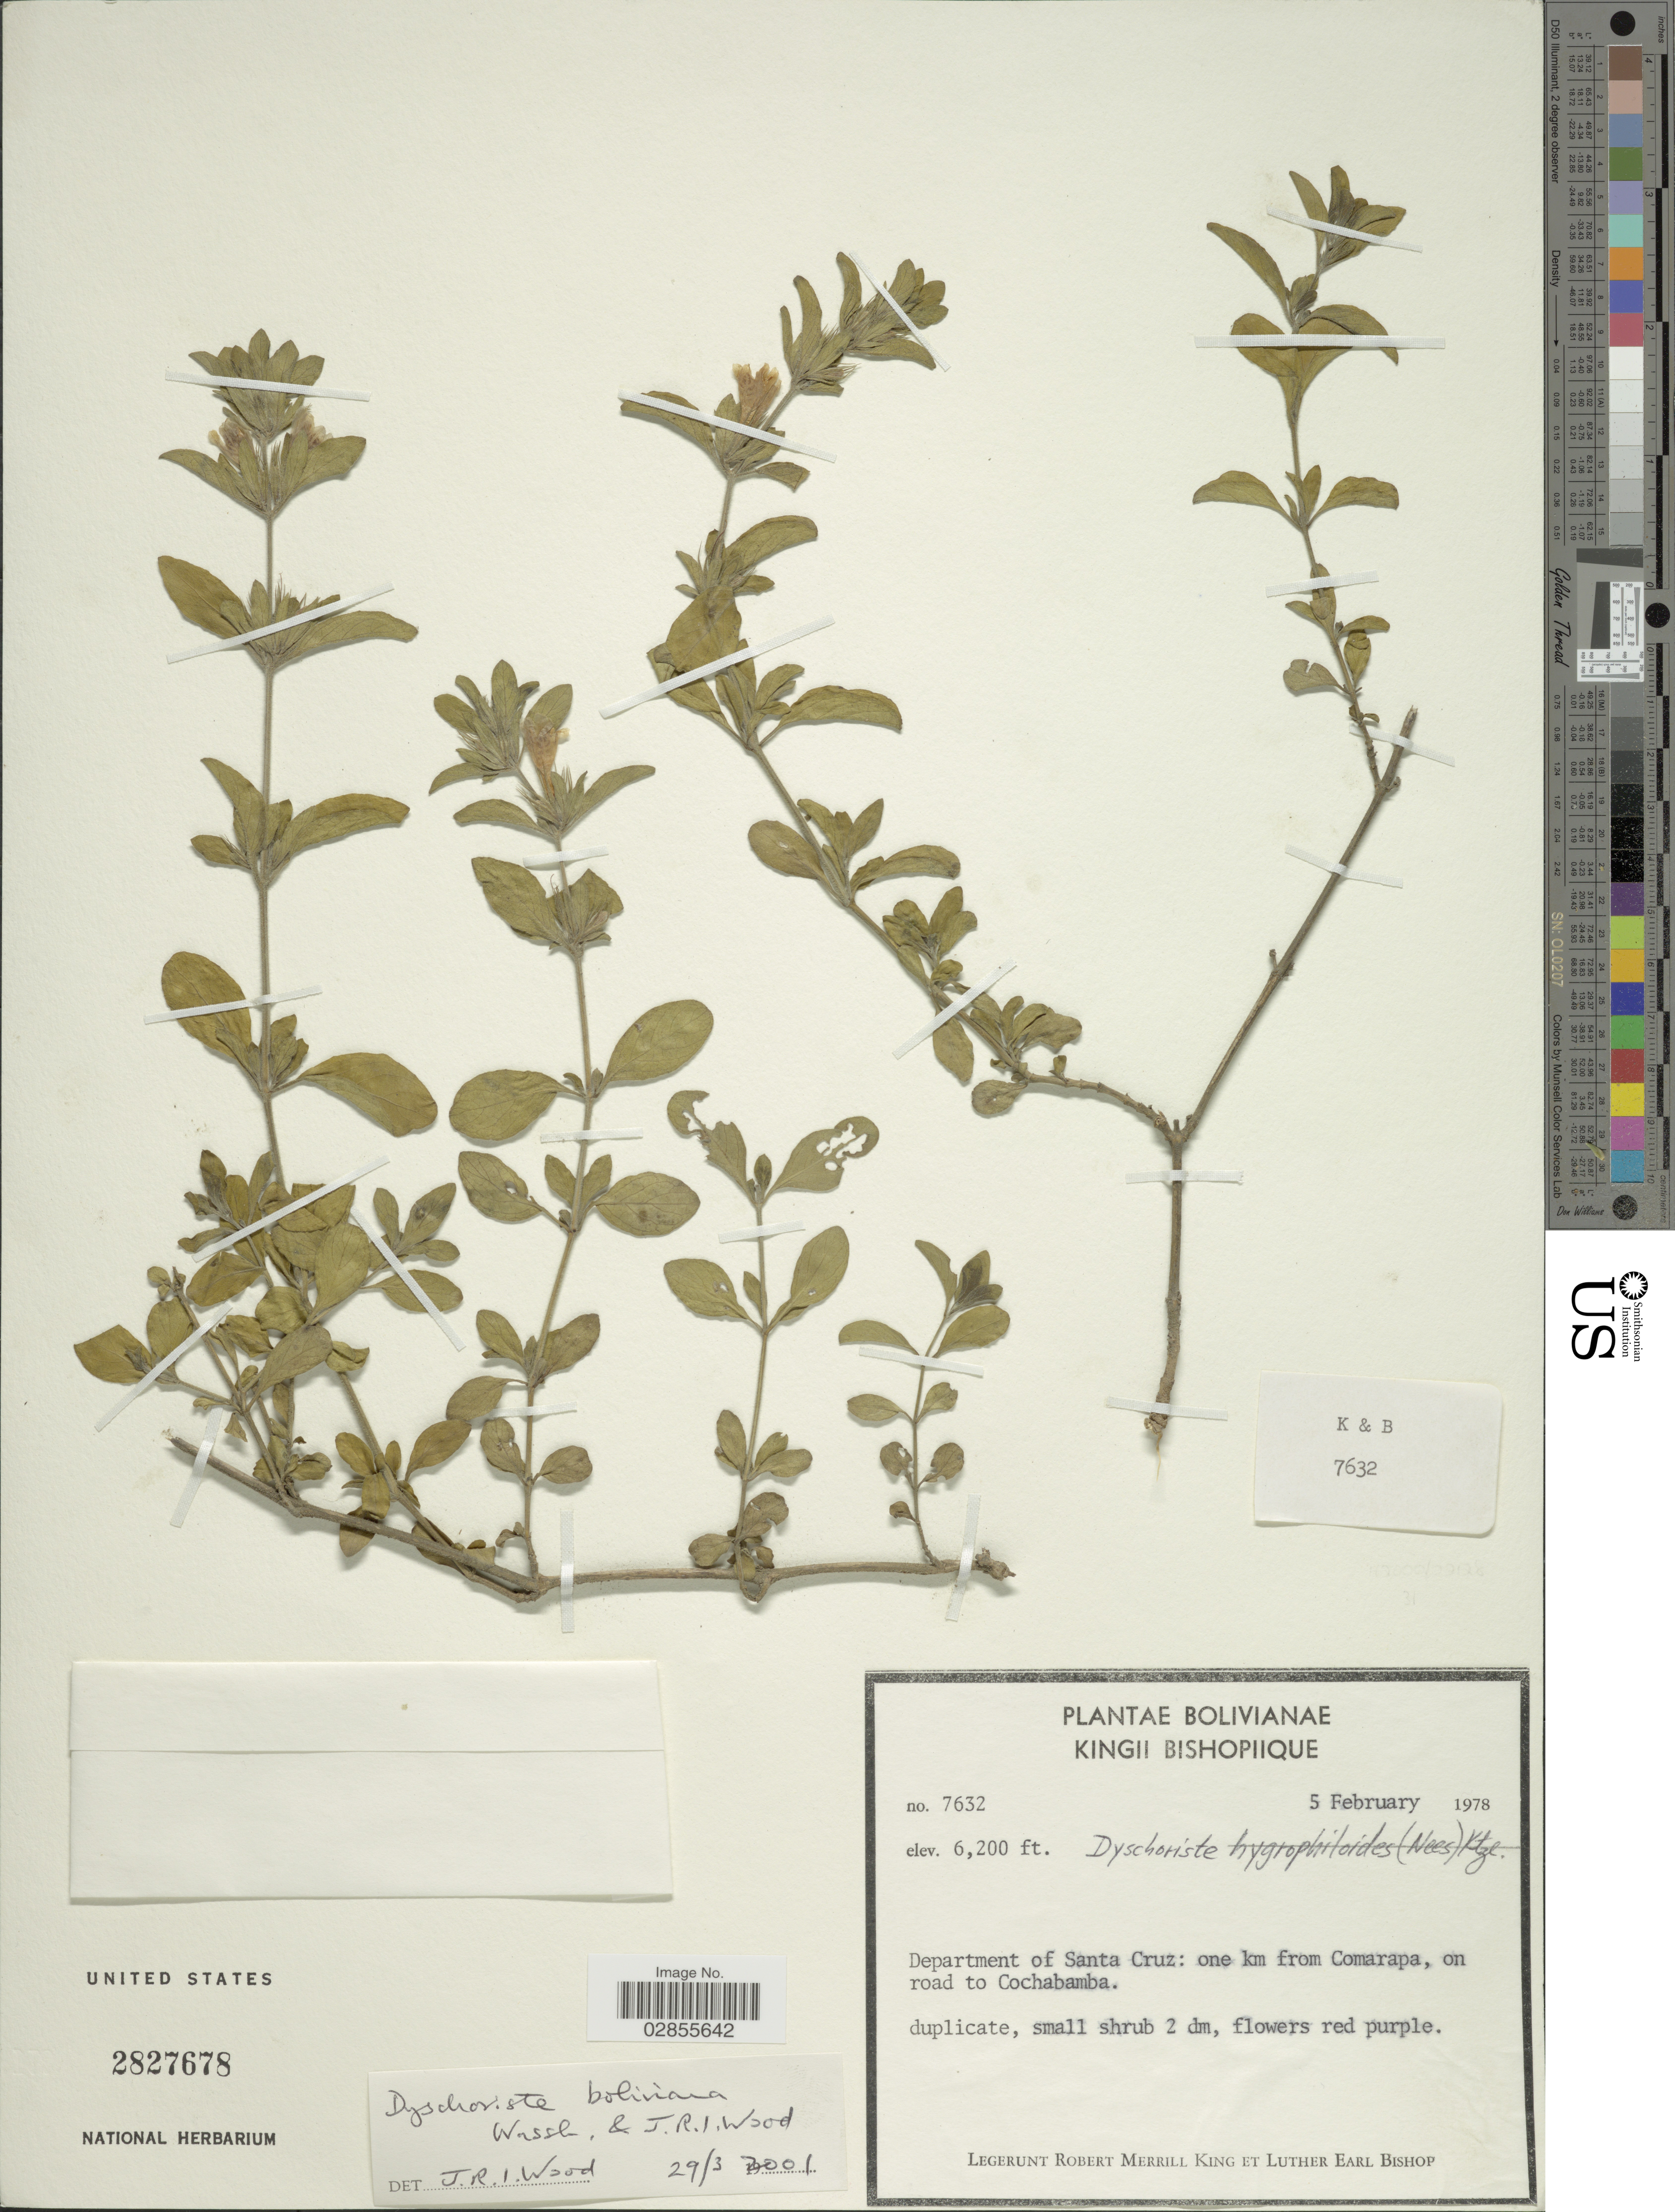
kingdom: Plantae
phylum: Tracheophyta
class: Magnoliopsida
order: Lamiales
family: Acanthaceae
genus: Dyschoriste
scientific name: Dyschoriste boliviana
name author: Wassh. & J.R.I. Wood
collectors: R. M. King & L. E. Bishop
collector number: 7632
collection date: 1978-02-05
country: Bolivia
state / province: Santa Cruz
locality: Kingii Bishopiique. Department of Santa Cruz: one km from Comarapa, on road to Cochabamba.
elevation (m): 1890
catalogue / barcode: US 2827678